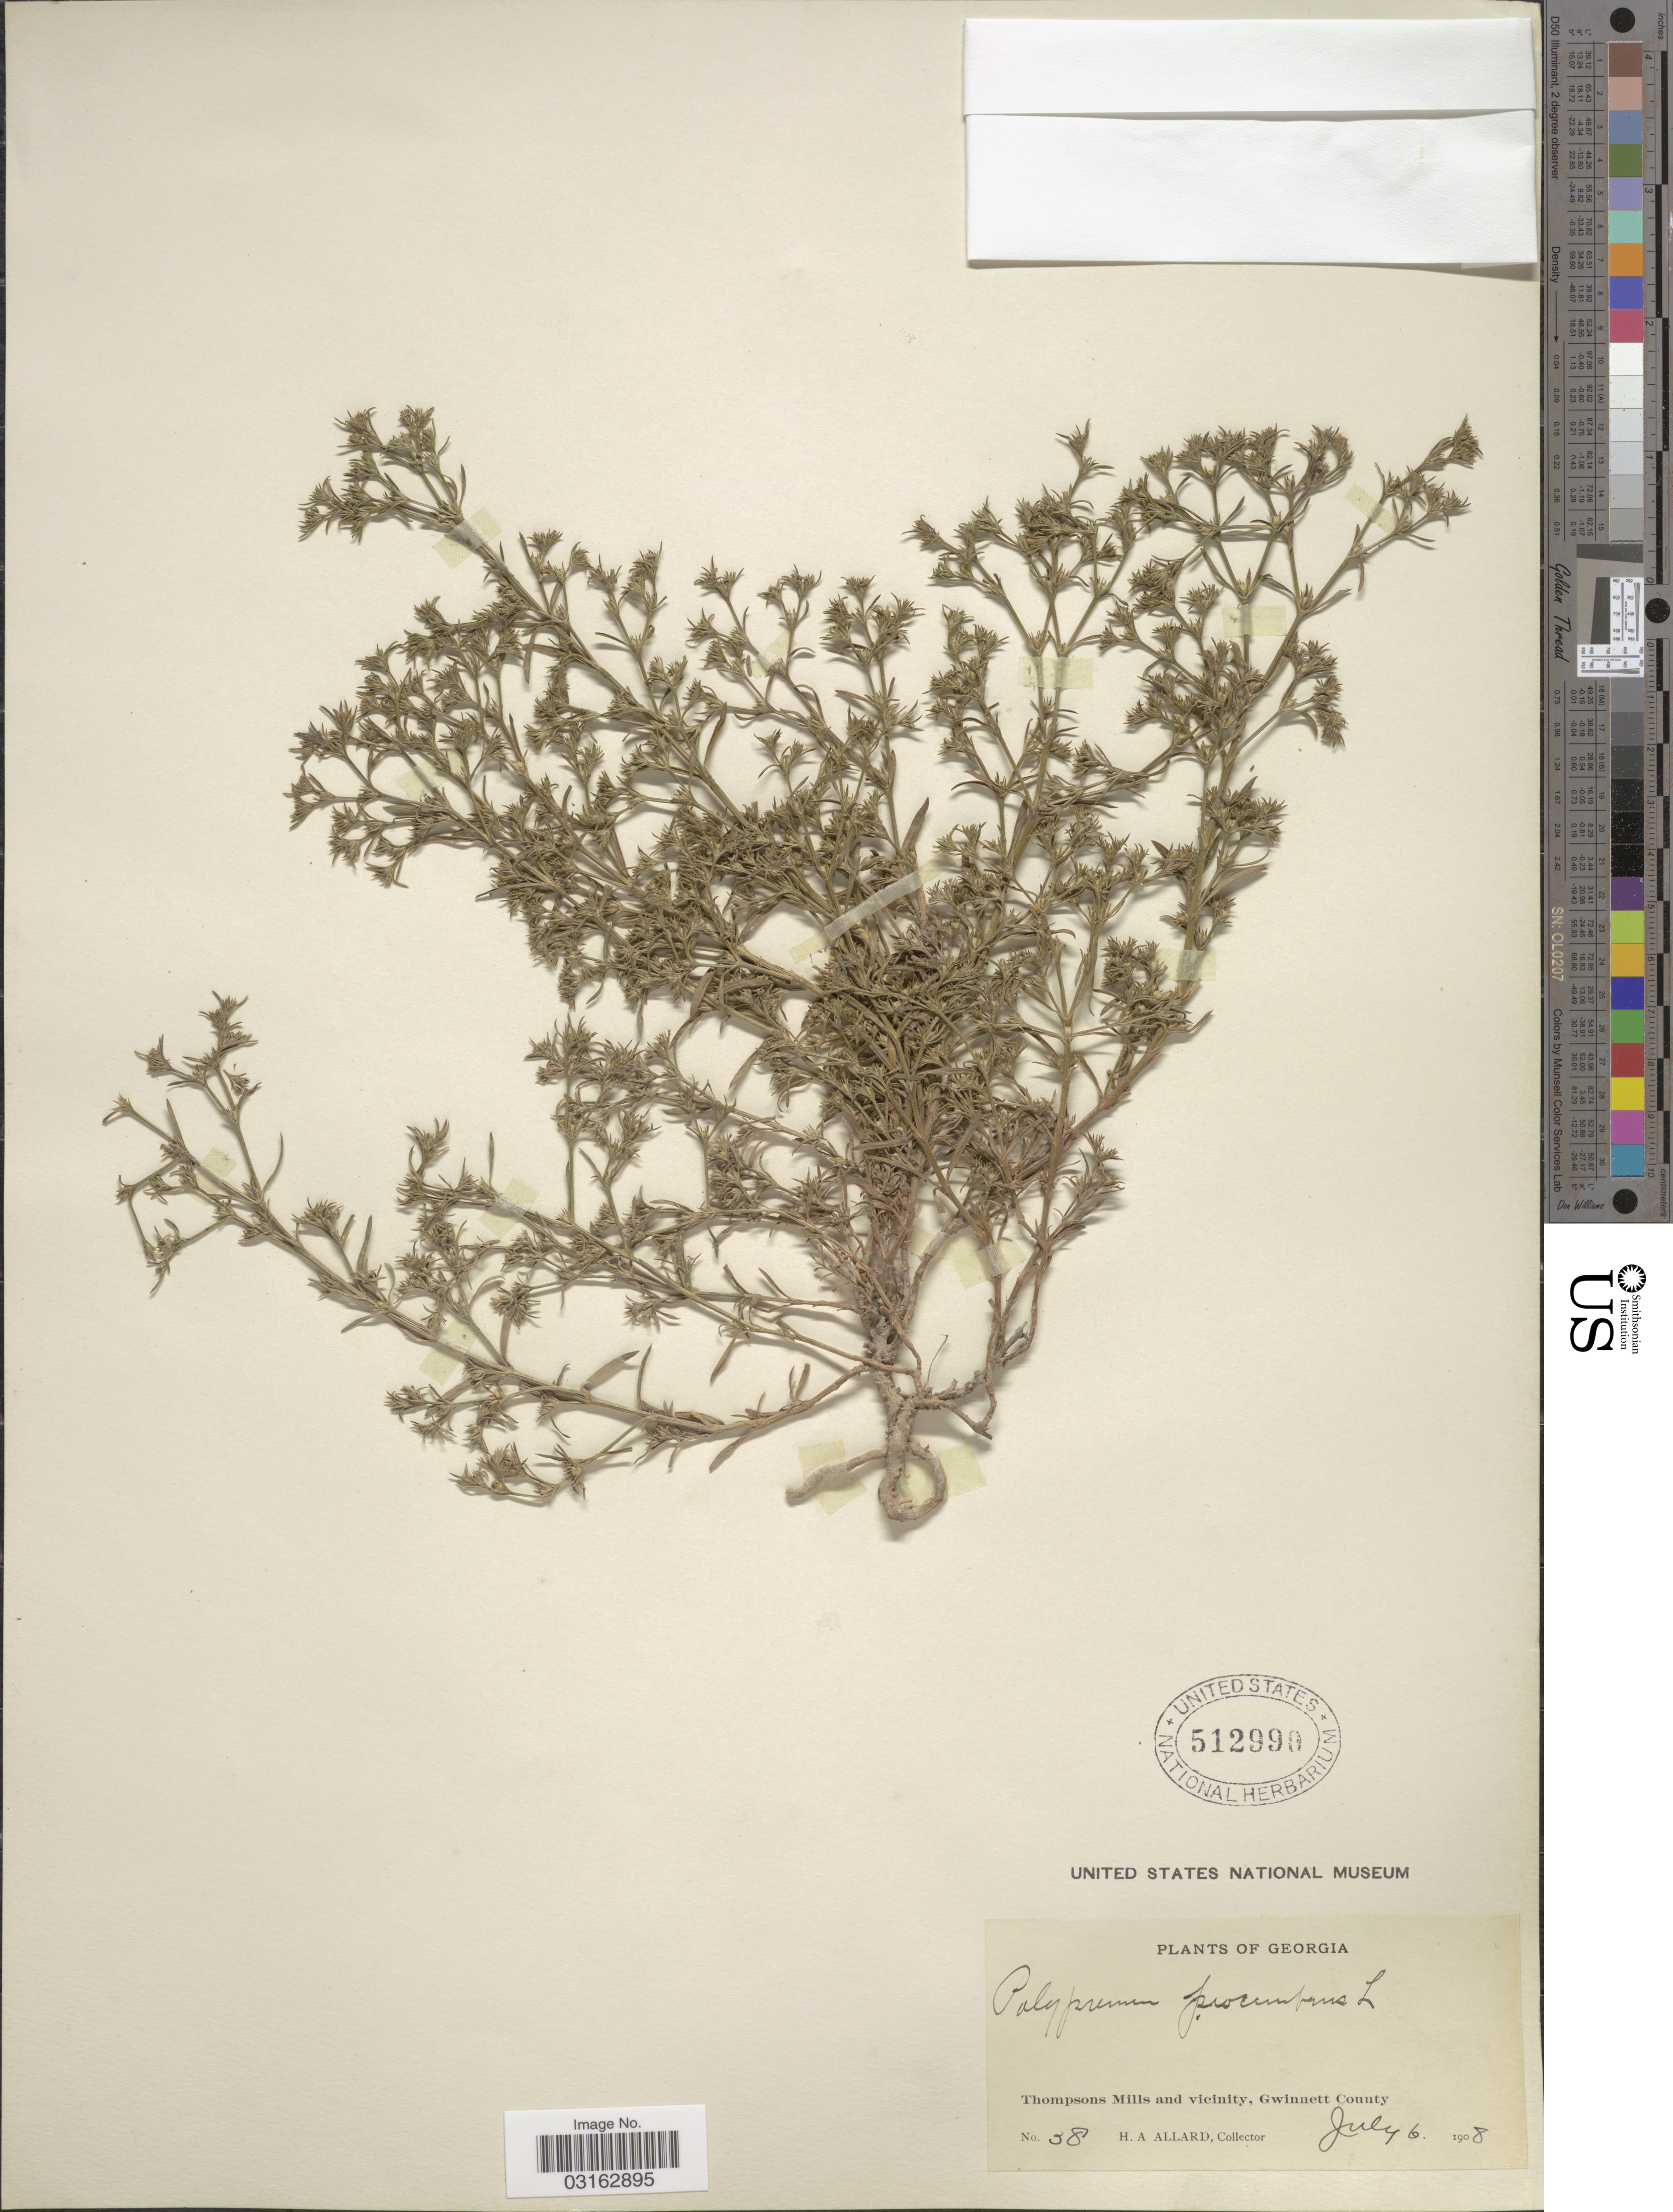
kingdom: Plantae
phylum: Tracheophyta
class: Magnoliopsida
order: Lamiales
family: Tetrachondraceae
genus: Polypremum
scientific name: Polypremum procumbens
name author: L.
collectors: H. A. Allard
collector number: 38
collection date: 1908-07-06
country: United States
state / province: Georgia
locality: Thompsons Mills and vicinity, Gwinnett County.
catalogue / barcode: US 512990